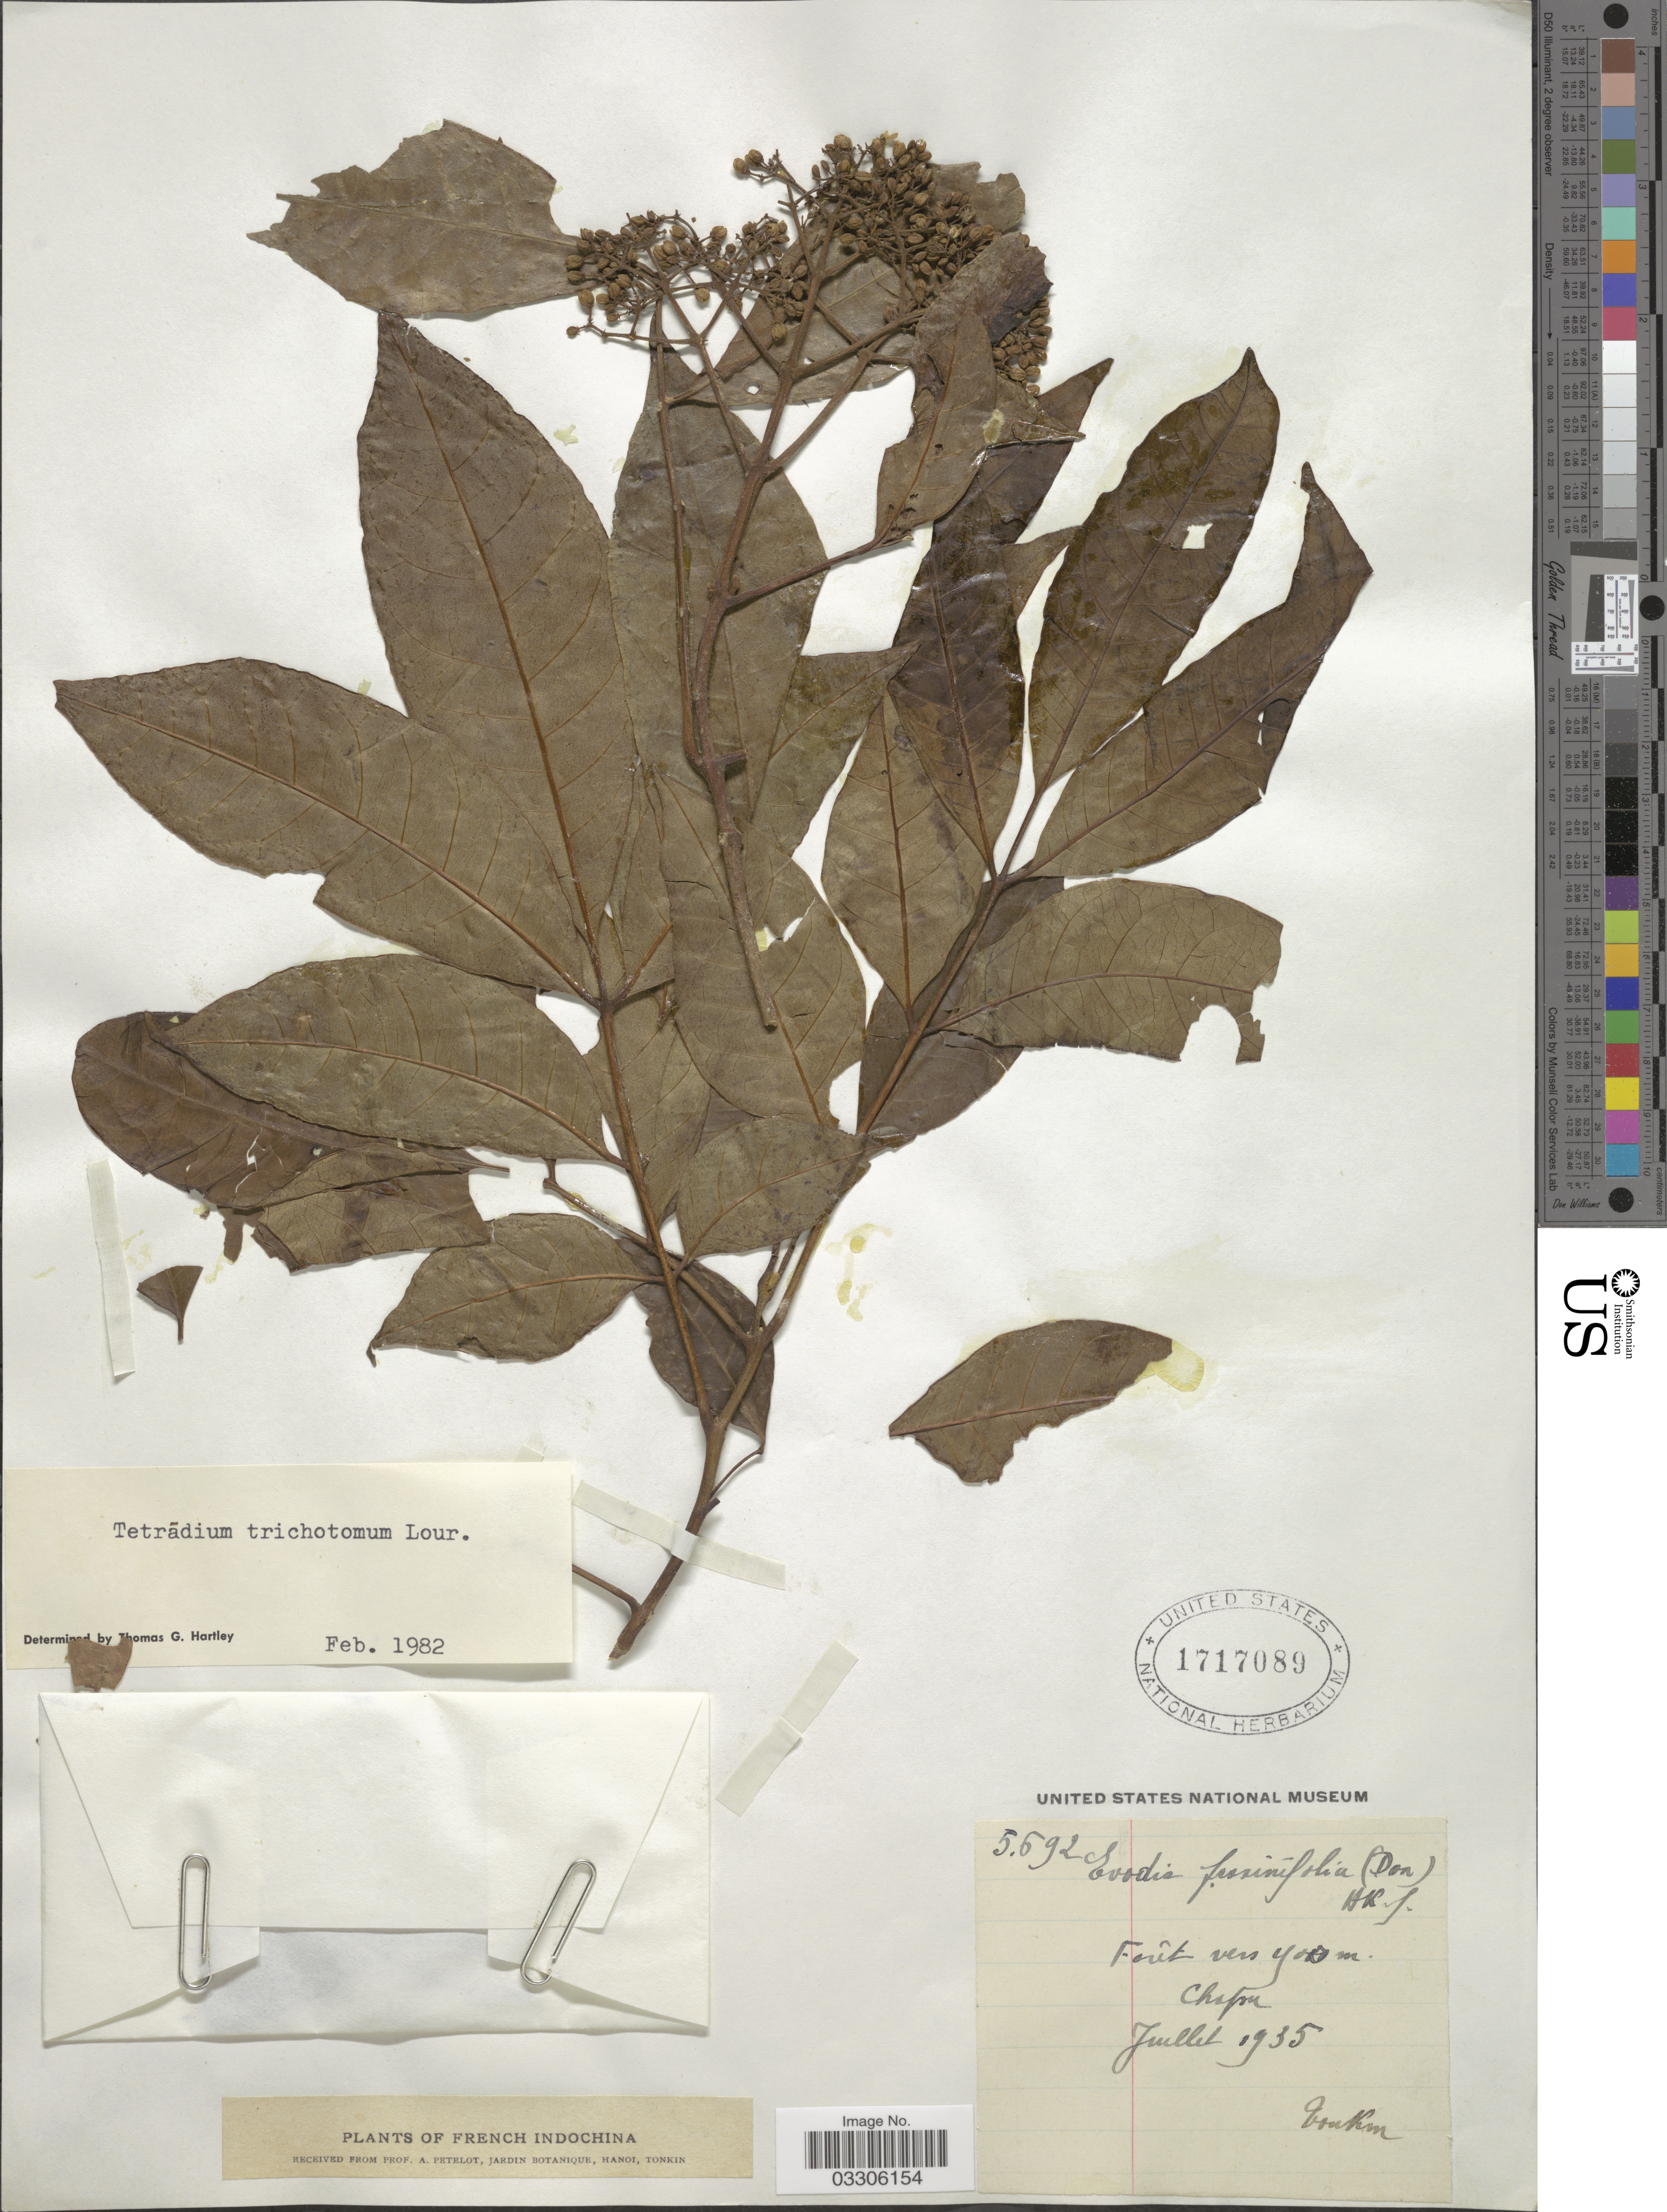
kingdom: Plantae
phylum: Tracheophyta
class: Magnoliopsida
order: Sapindales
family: Rutaceae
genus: Tetradium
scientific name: Tetradium trichotomum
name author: Lour.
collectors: A. Petelot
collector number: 5692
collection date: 1935-07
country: Vietnam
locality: French Indochina. Chapa.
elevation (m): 1500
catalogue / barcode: US 1717089